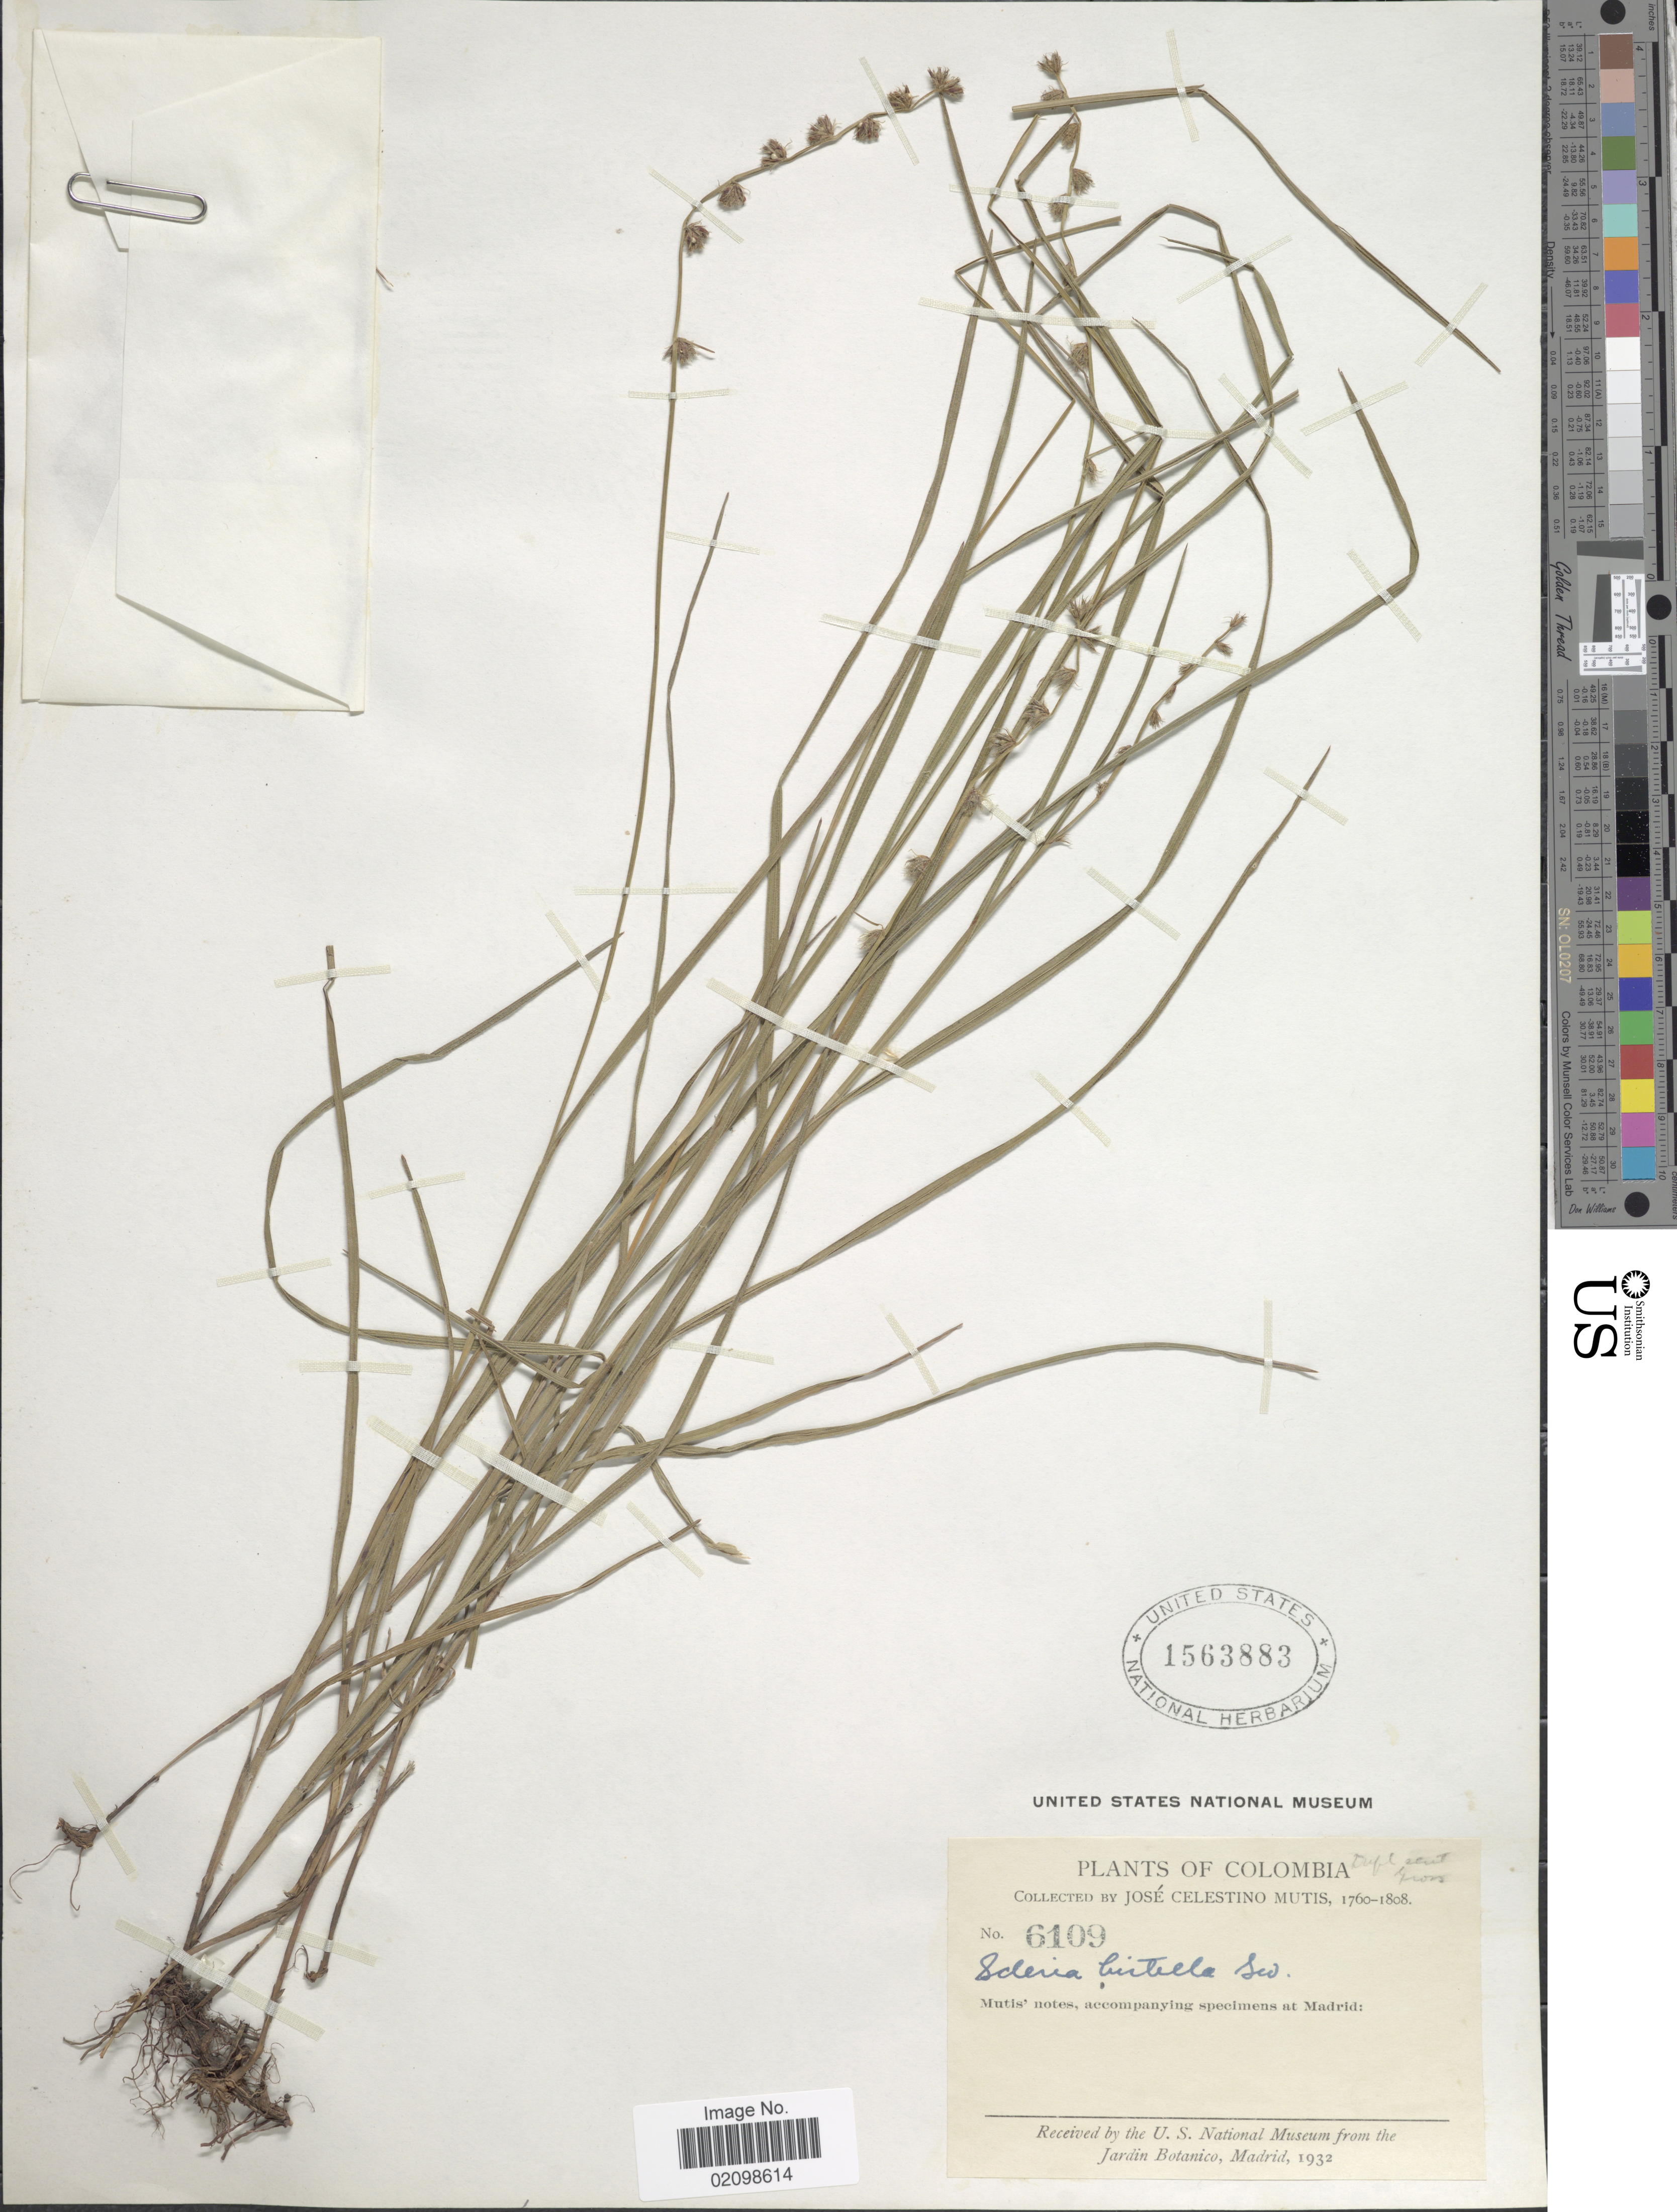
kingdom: Plantae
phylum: Tracheophyta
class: Liliopsida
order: Poales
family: Cyperaceae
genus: Scleria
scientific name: Scleria distans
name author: Poir.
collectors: J. C. B. Mutis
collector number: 6109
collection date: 1760/1808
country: Colombia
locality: Colombia.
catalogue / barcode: US 1563883